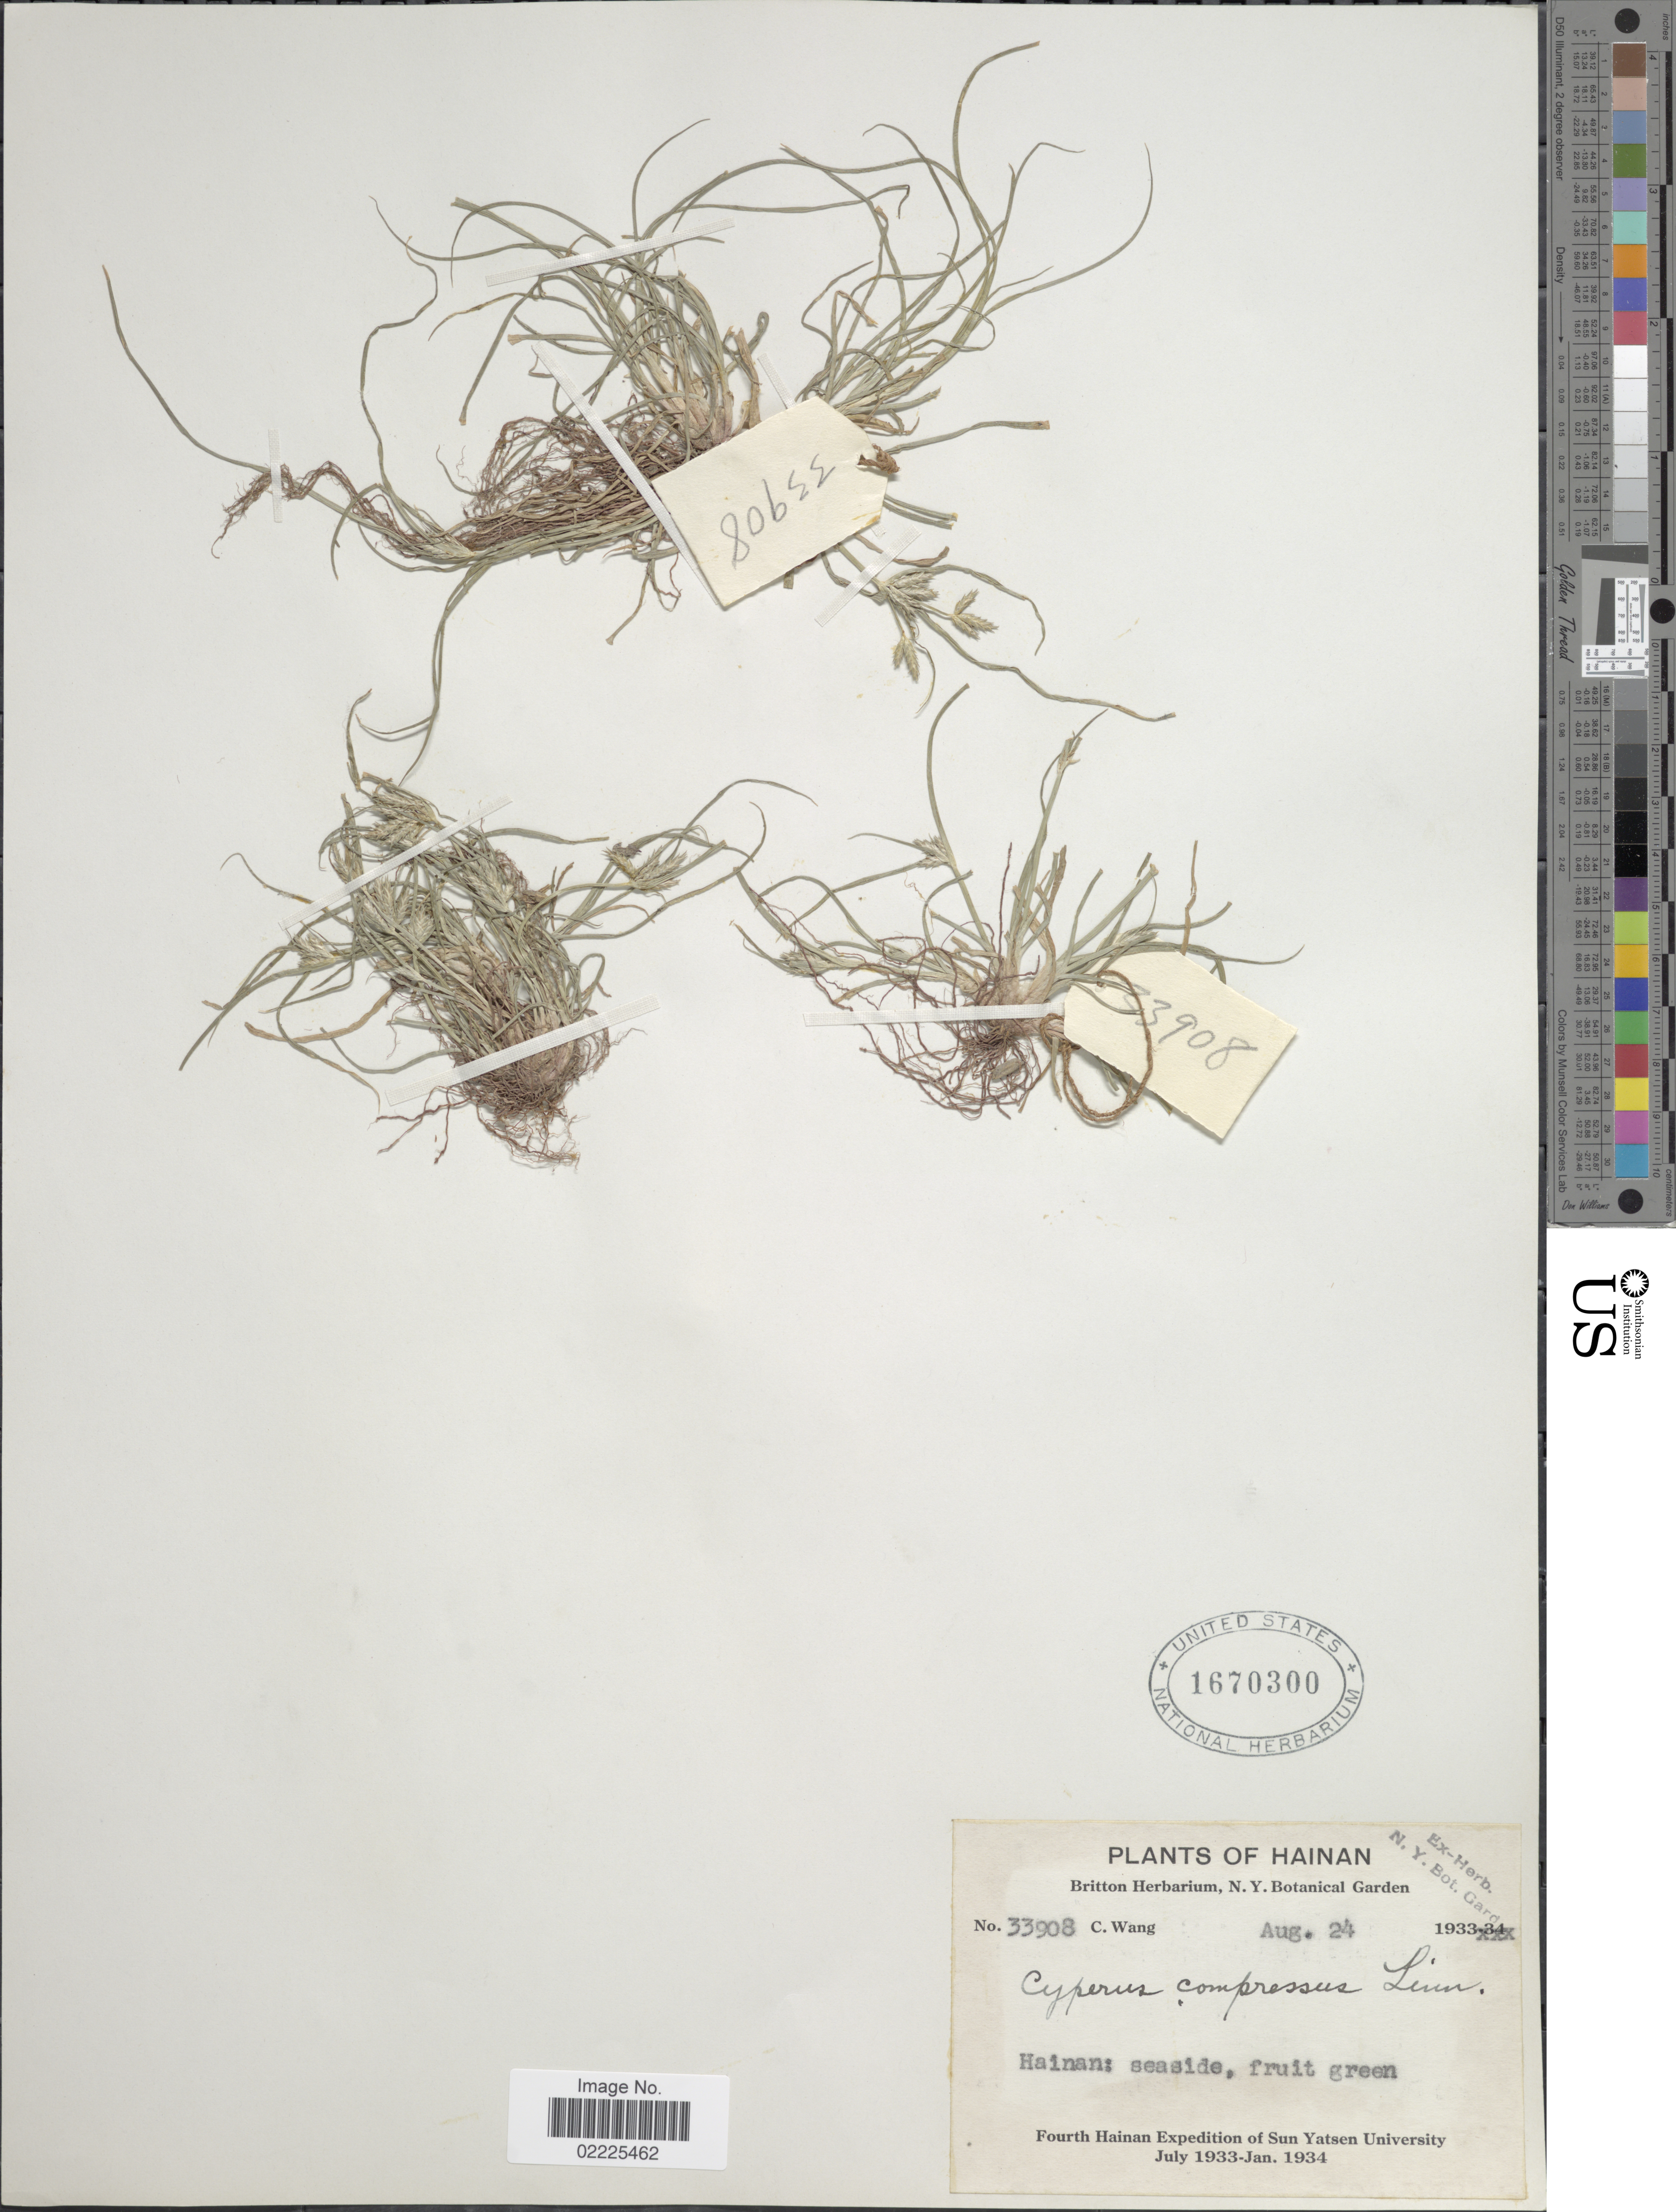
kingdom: Plantae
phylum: Tracheophyta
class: Liliopsida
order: Poales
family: Cyperaceae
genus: Cyperus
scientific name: Cyperus compressus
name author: L.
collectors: C. Wang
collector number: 33908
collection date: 1933-08-24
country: China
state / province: Hainan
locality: Seaside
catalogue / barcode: US 1670300